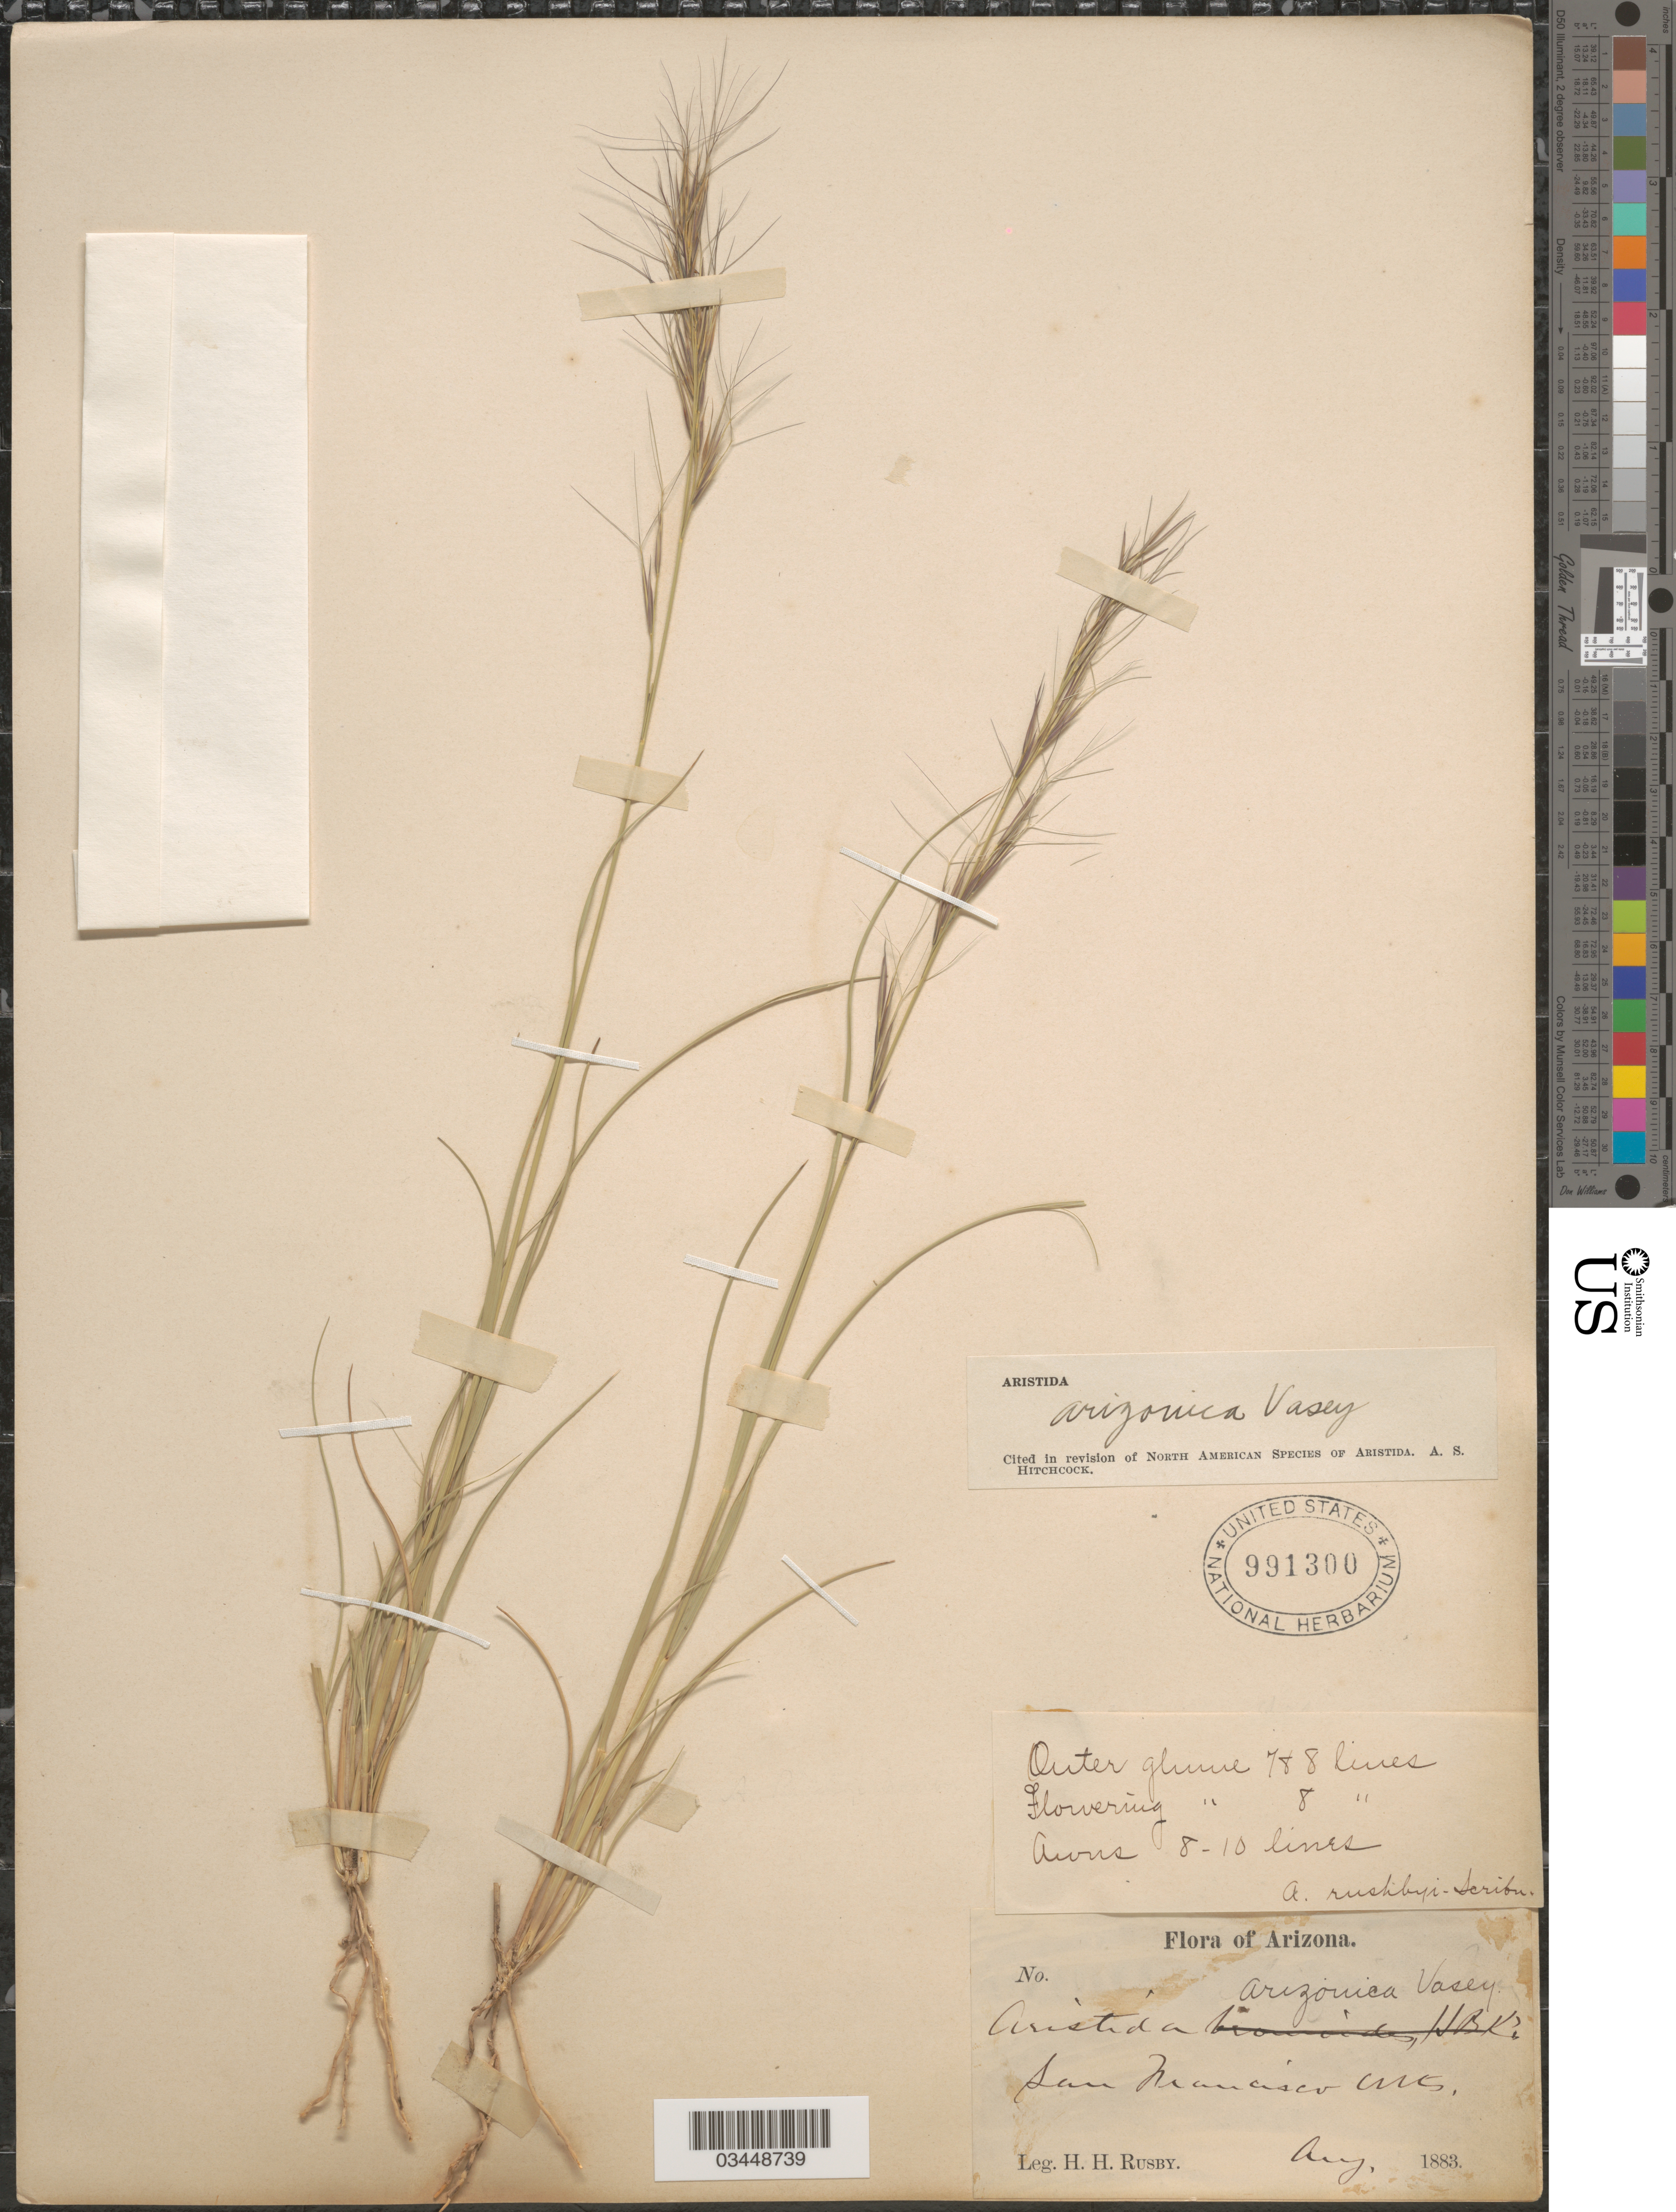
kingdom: Plantae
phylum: Tracheophyta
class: Liliopsida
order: Poales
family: Poaceae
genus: Aristida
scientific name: Aristida arizonica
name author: Vasey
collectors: H. H. Rusby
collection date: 1883-08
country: United States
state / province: Arizona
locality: San Francisco Mts.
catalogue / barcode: US 991300